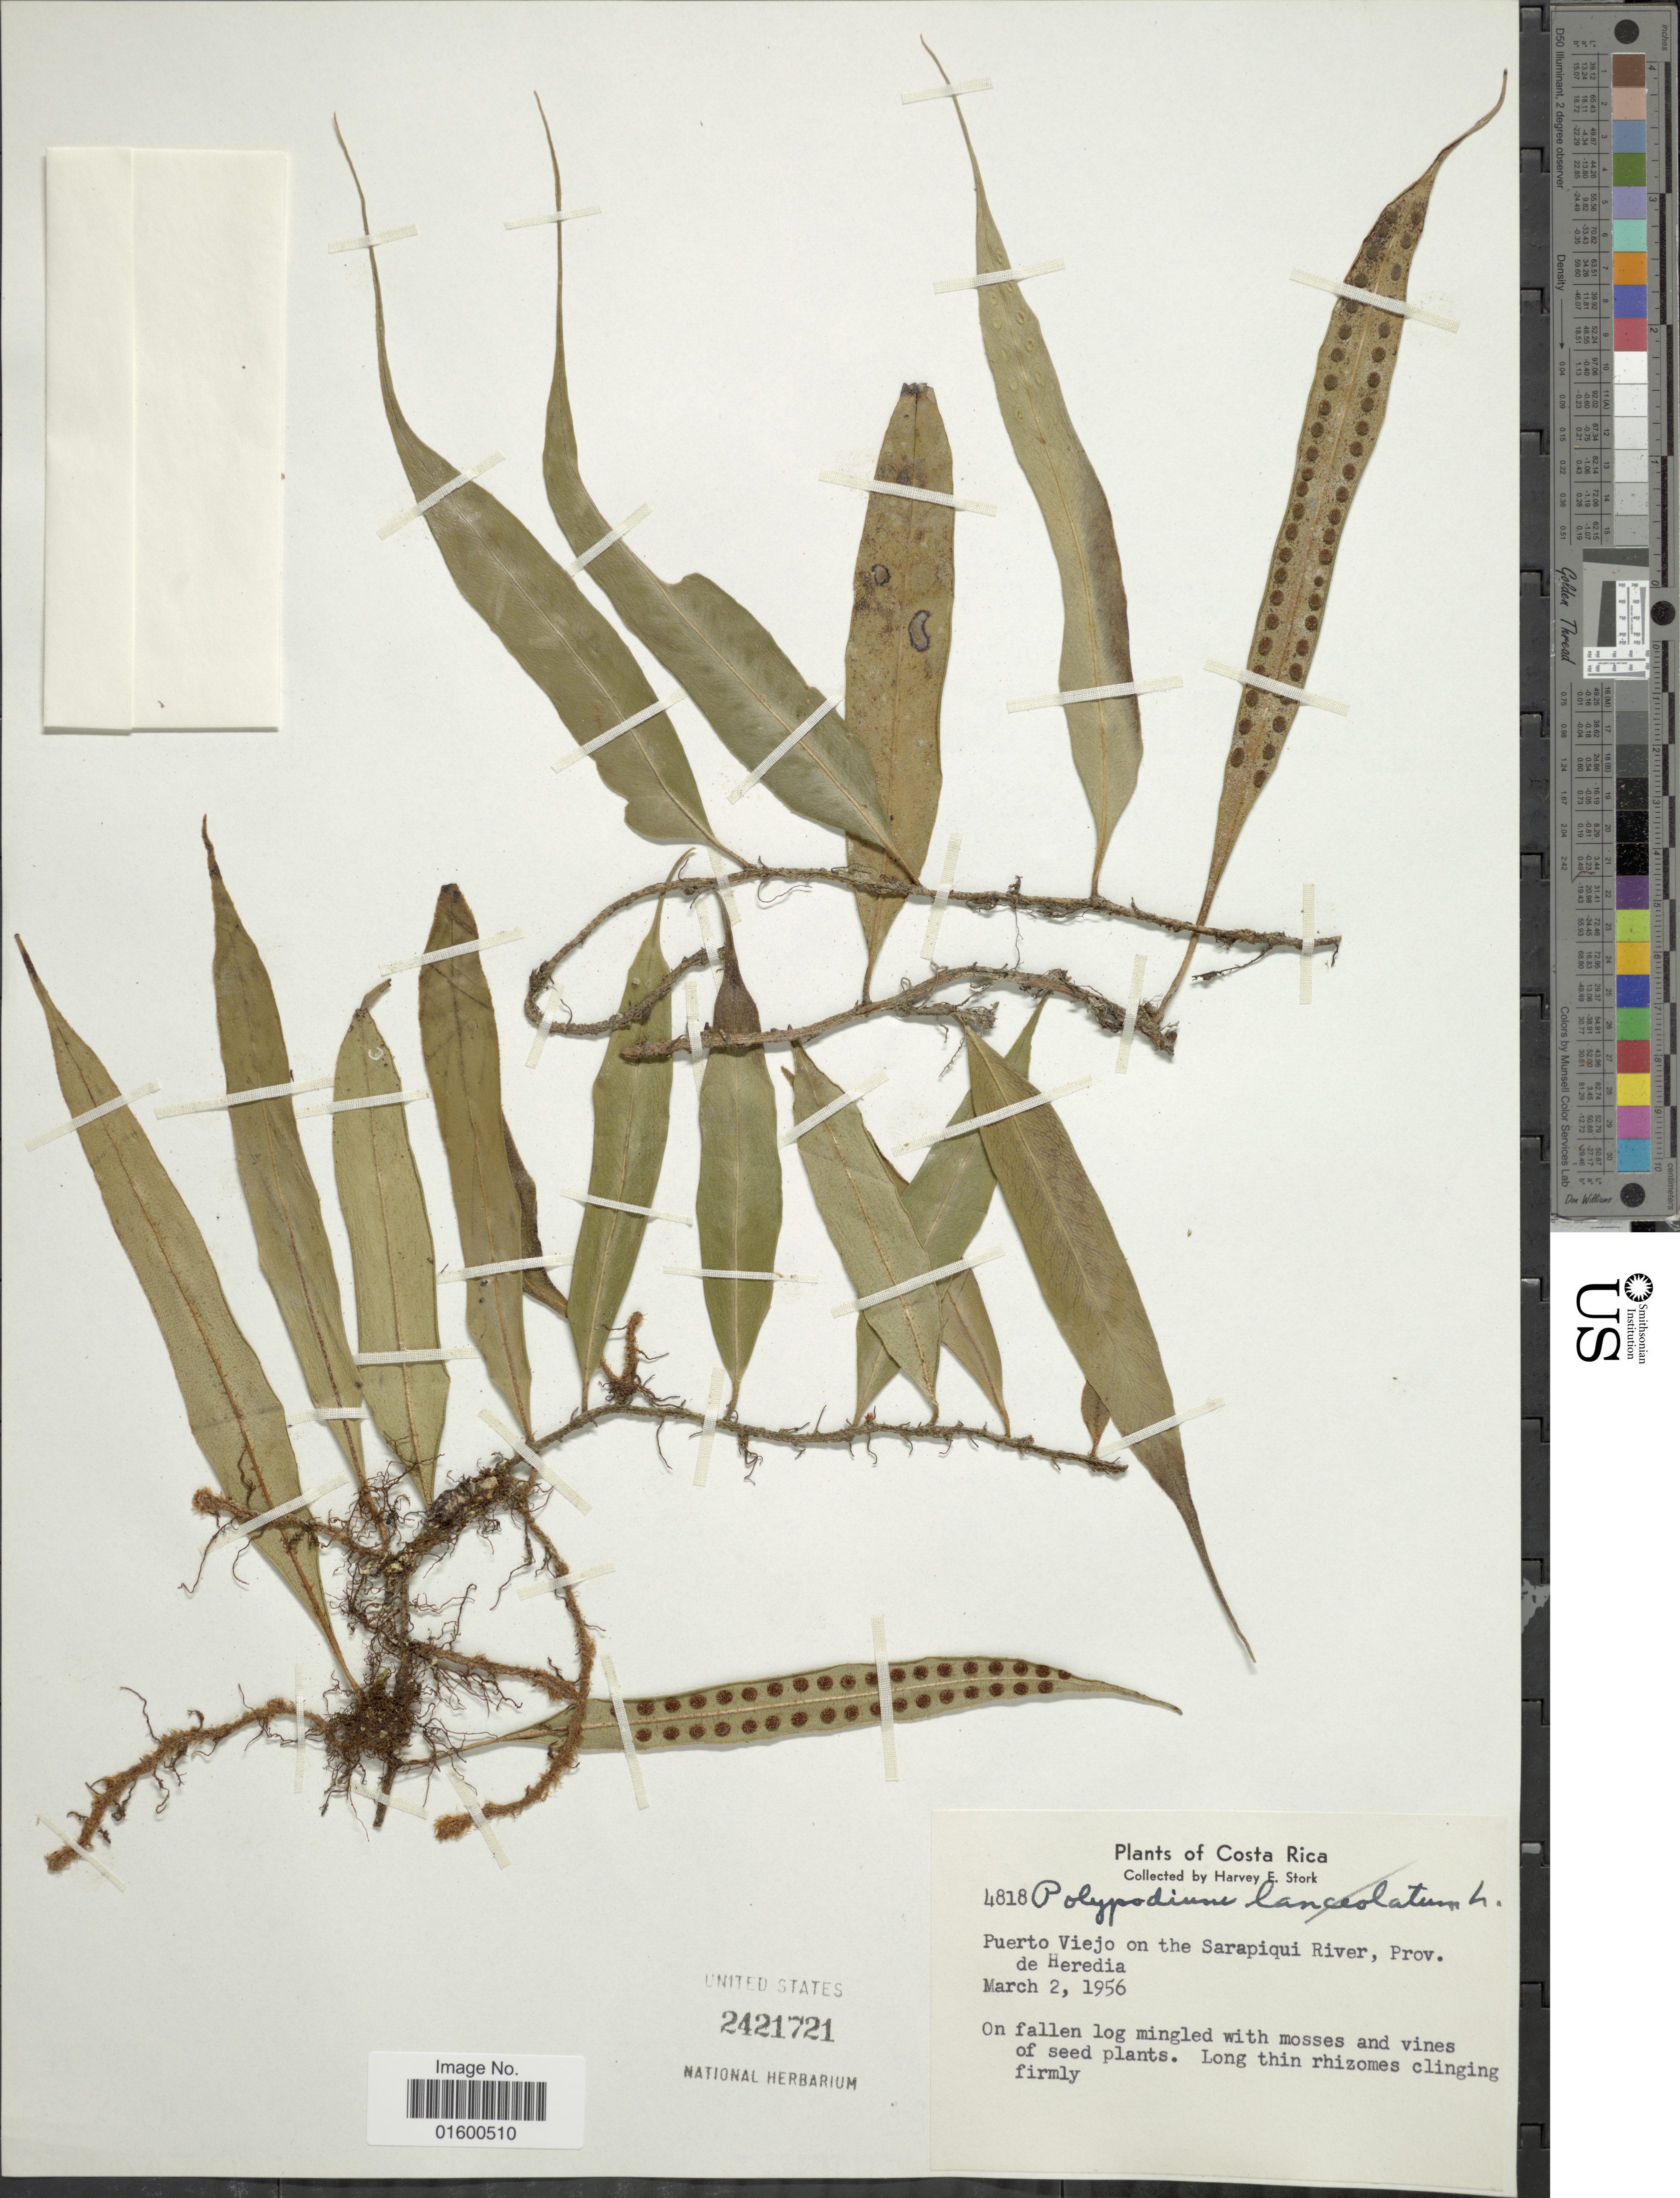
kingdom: Plantae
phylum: Tracheophyta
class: Polypodiopsida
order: Polypodiales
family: Polypodiaceae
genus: Microgramma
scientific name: Microgramma percussa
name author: (Cav.) de la Sota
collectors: H. E. Stork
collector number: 4818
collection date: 1956-03-02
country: Costa Rica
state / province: Heredia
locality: Puerto Viejo on the Sarapiqui River, Prov. de Heredia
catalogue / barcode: US 2421721